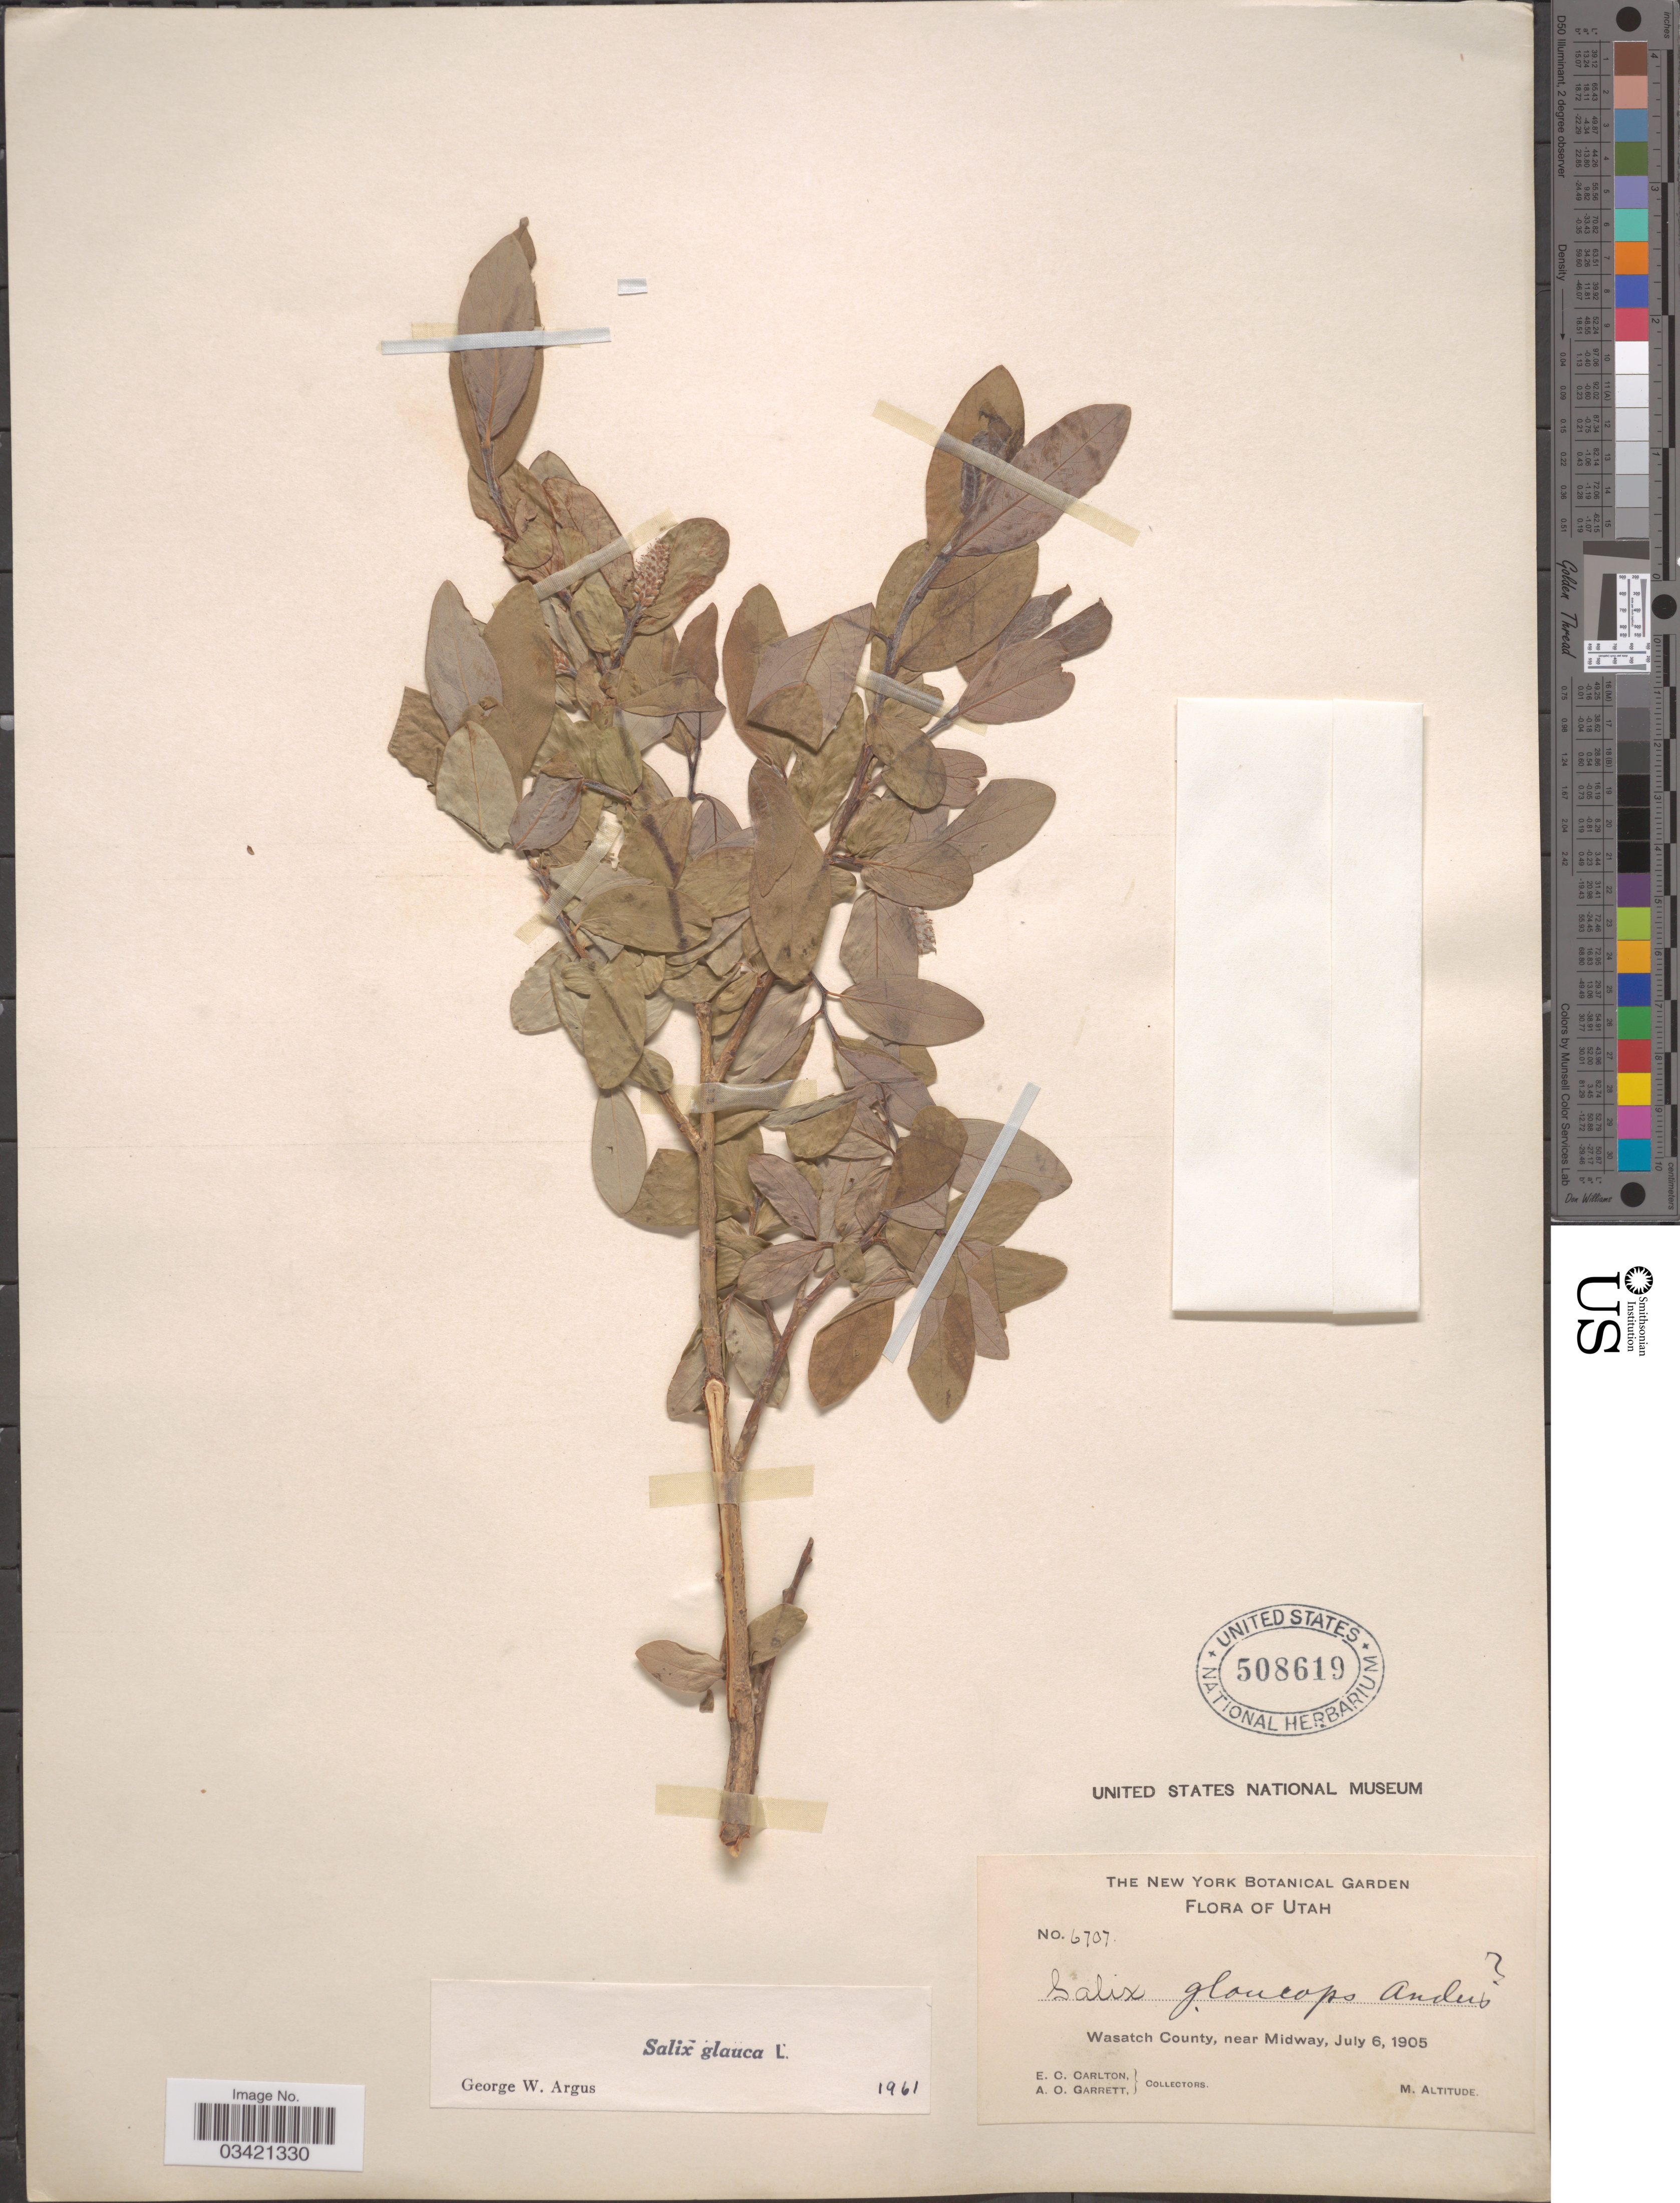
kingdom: Plantae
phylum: Tracheophyta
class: Magnoliopsida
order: Malpighiales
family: Salicaceae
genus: Salix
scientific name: Salix glauca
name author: L.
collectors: E. Carlton & A. O. Garrett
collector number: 6707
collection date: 1905-07-06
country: United States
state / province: Utah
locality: Wasatch County, near Midway.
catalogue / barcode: US 508619